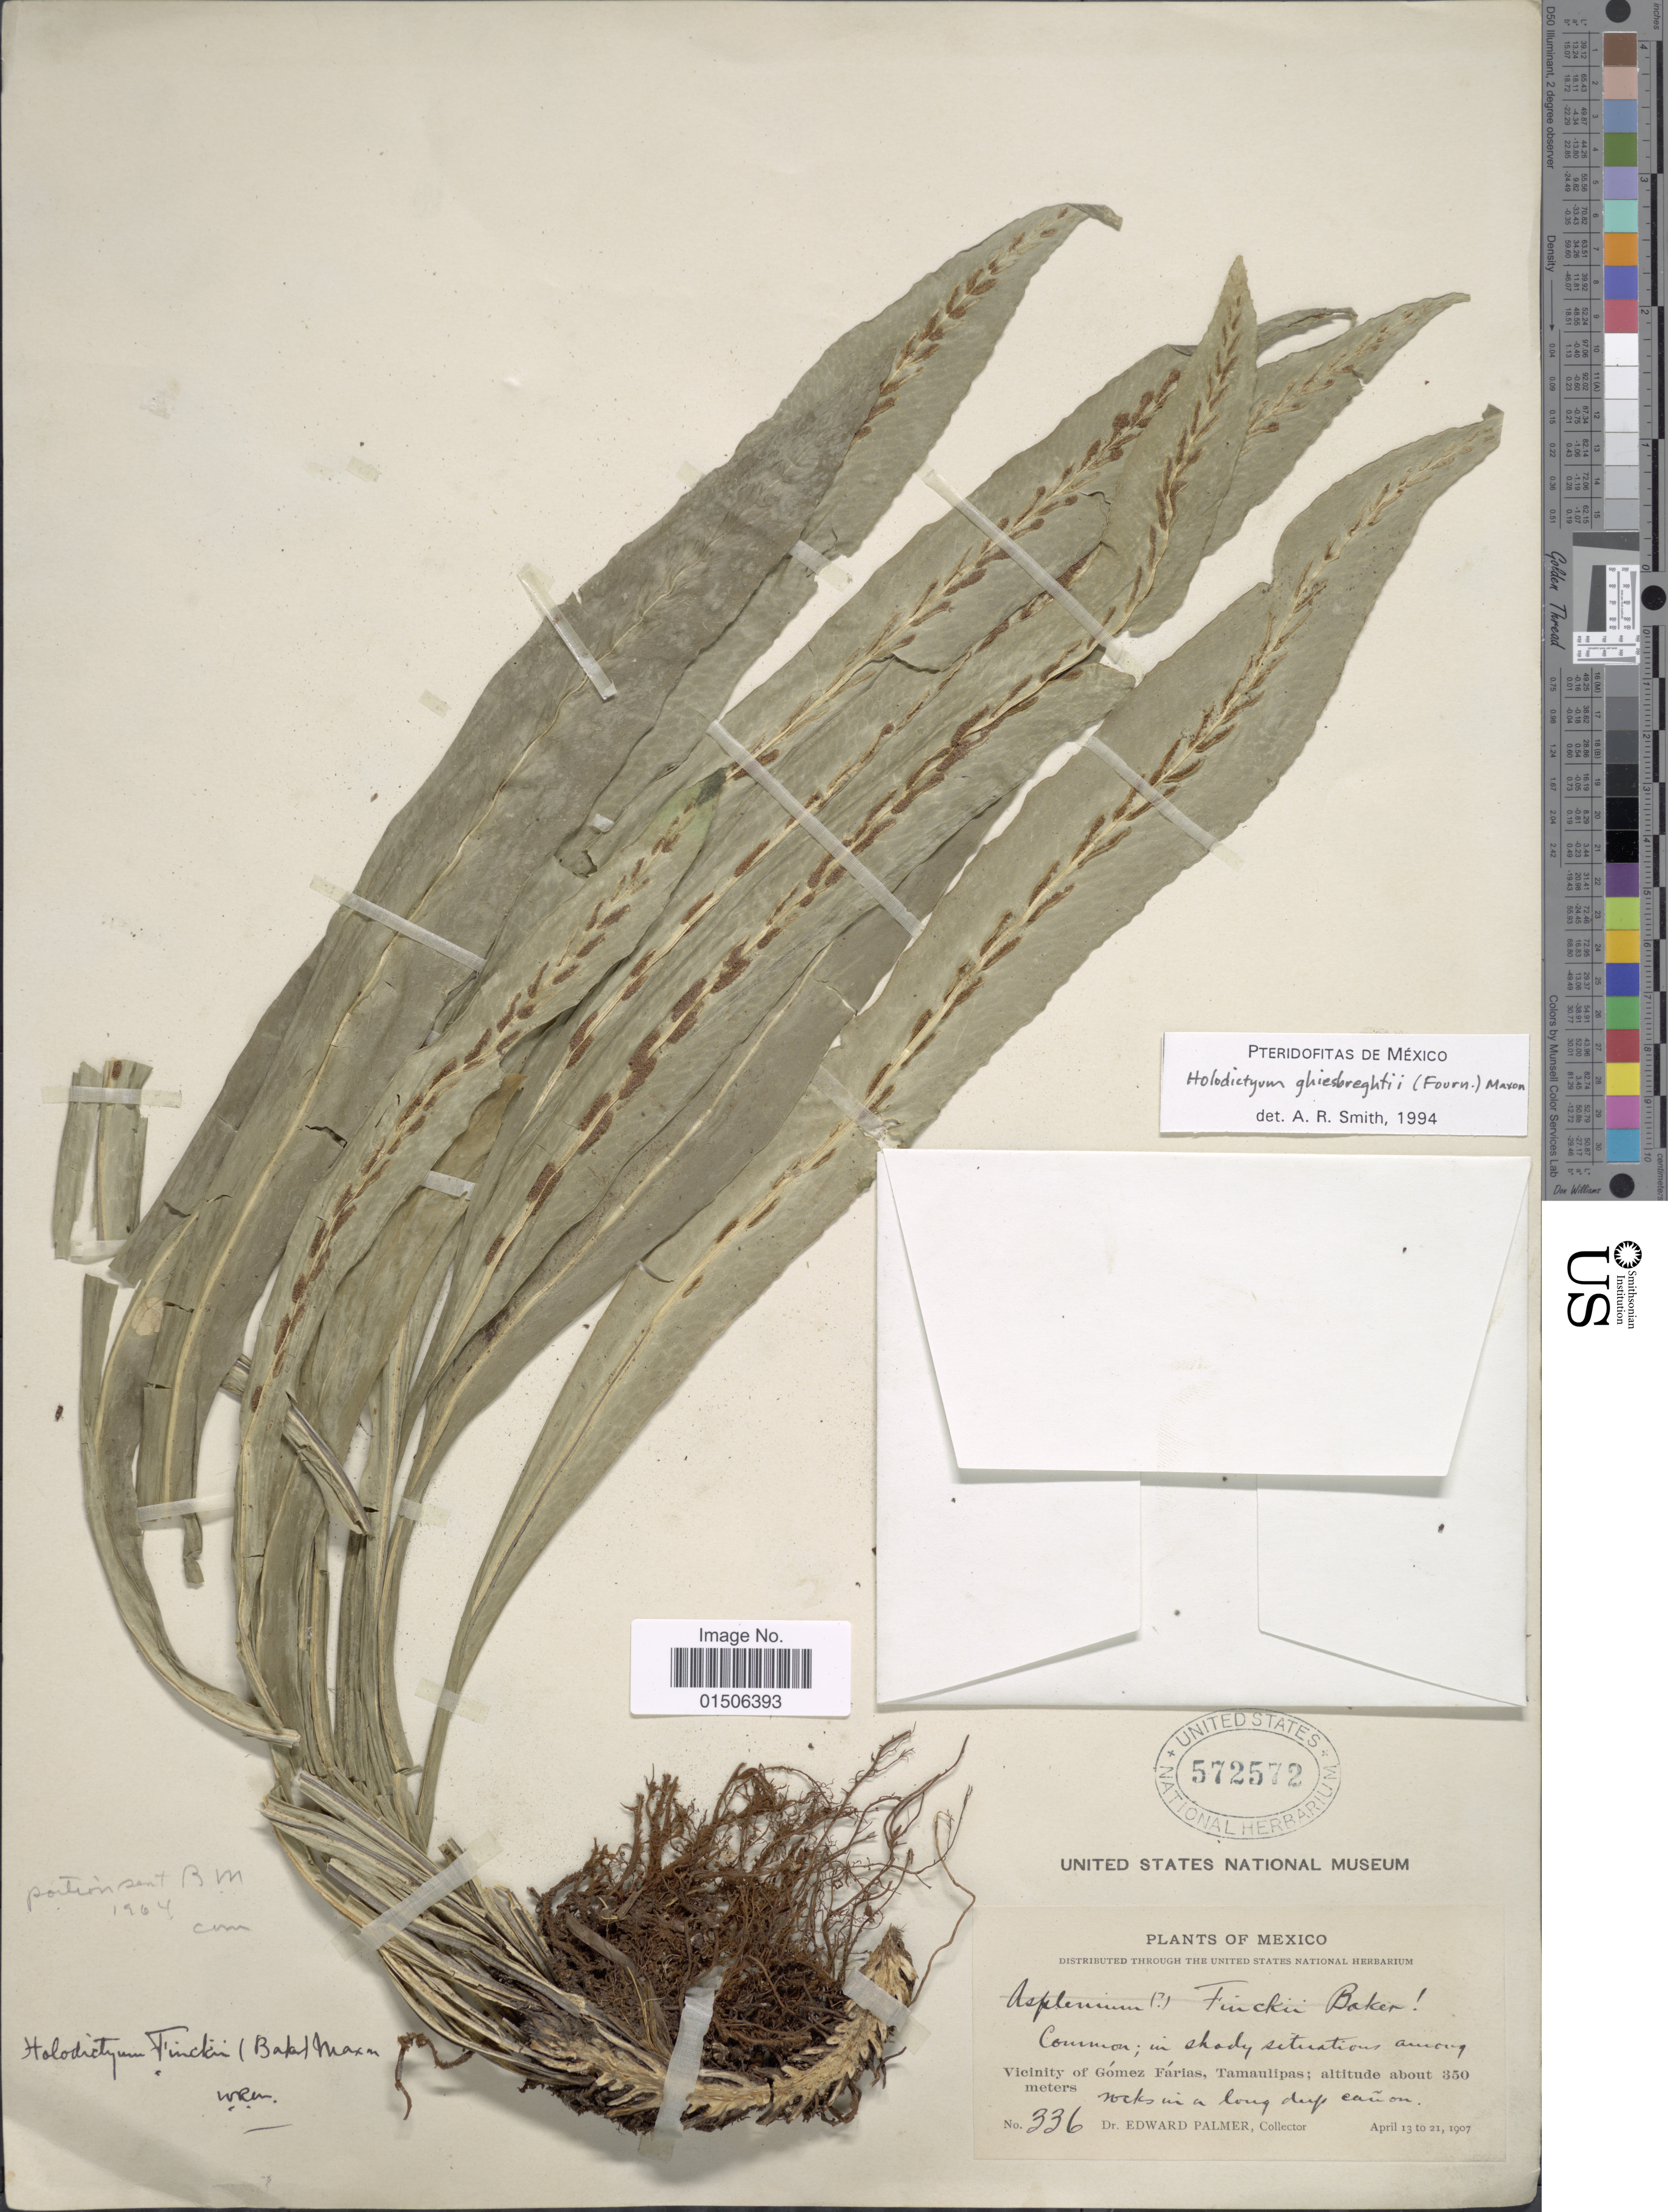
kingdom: Plantae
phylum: Tracheophyta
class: Polypodiopsida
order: Polypodiales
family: Aspleniaceae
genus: Asplenium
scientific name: Asplenium ghiesbreghtii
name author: E. Fourn.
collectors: E. Palmer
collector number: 336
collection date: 1907-04-13/1907-04-21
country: Mexico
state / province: Tamaulipas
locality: Vicinity of Gómez Fárias, Tamaulipas, rocks in a long deep cañon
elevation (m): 350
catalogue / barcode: US 572572